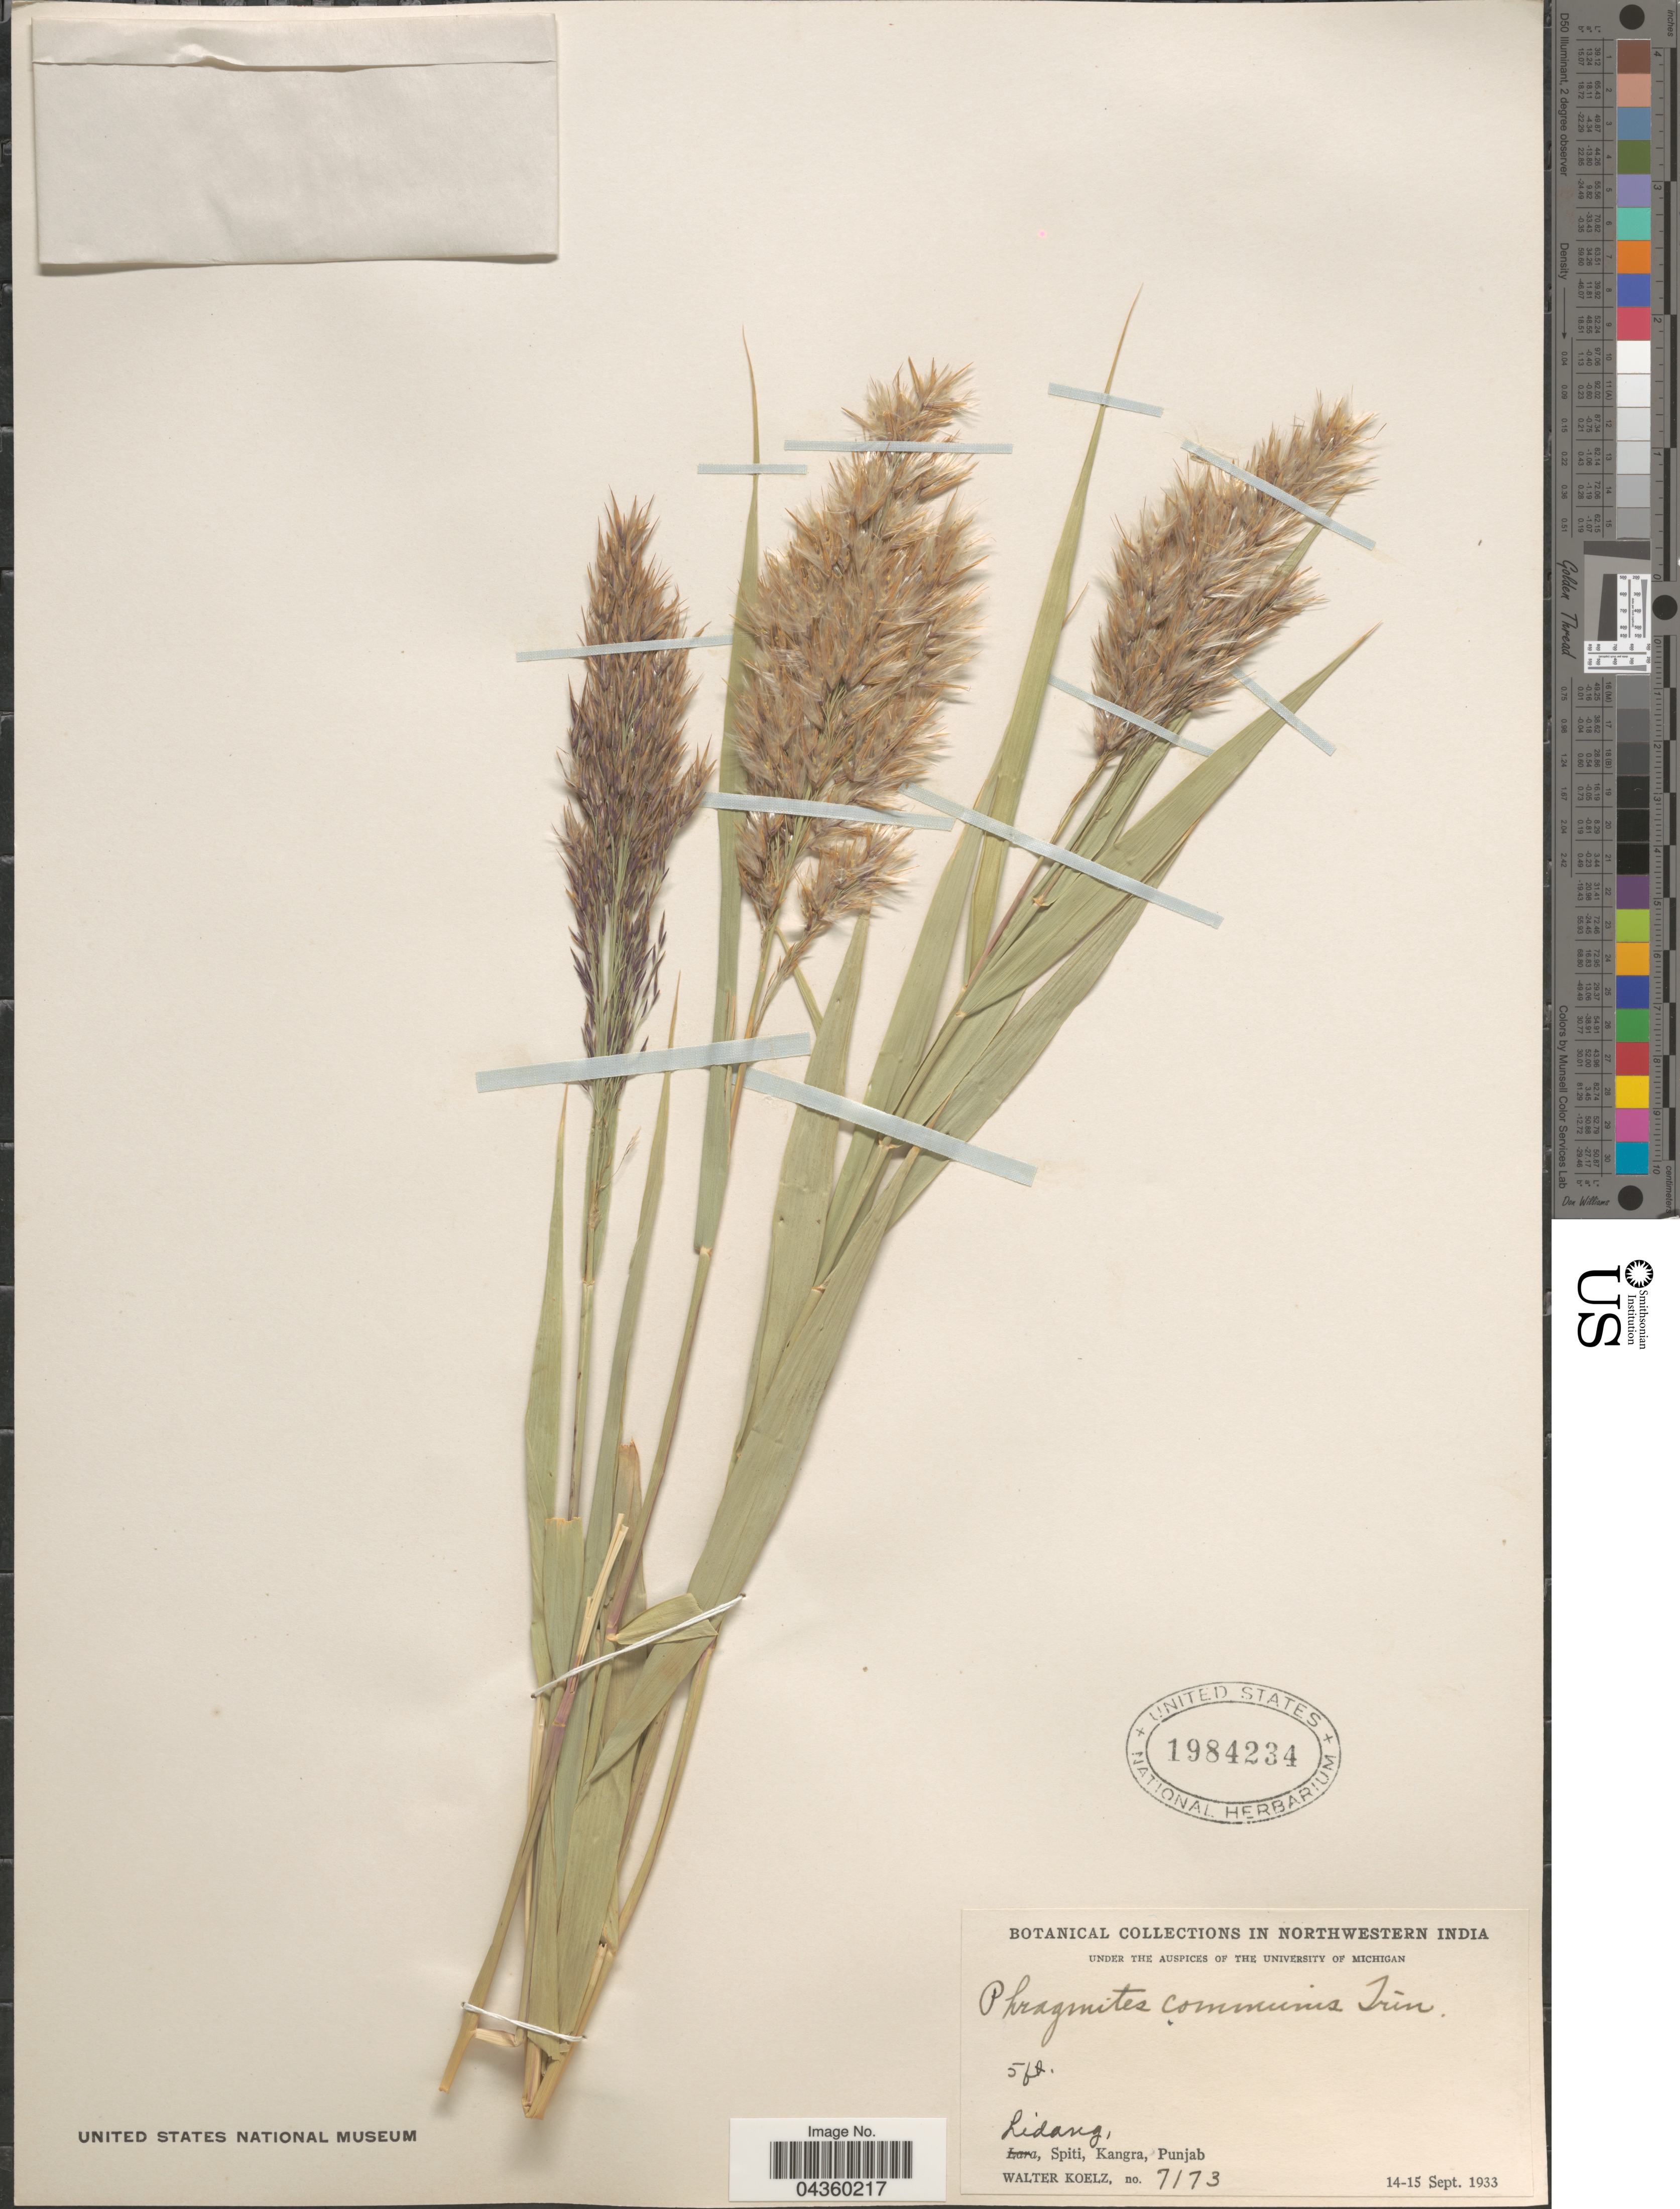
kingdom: Plantae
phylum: Tracheophyta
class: Liliopsida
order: Poales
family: Poaceae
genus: Phragmites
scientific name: Phragmites australis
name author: (Cav.) Trin. ex Steud.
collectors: W. N. Koelz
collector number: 7173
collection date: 1933-09-14/1933-09-15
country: India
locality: In Northwestern India. Lidang, Spiti, Kangra.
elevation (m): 2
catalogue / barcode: US 1984234